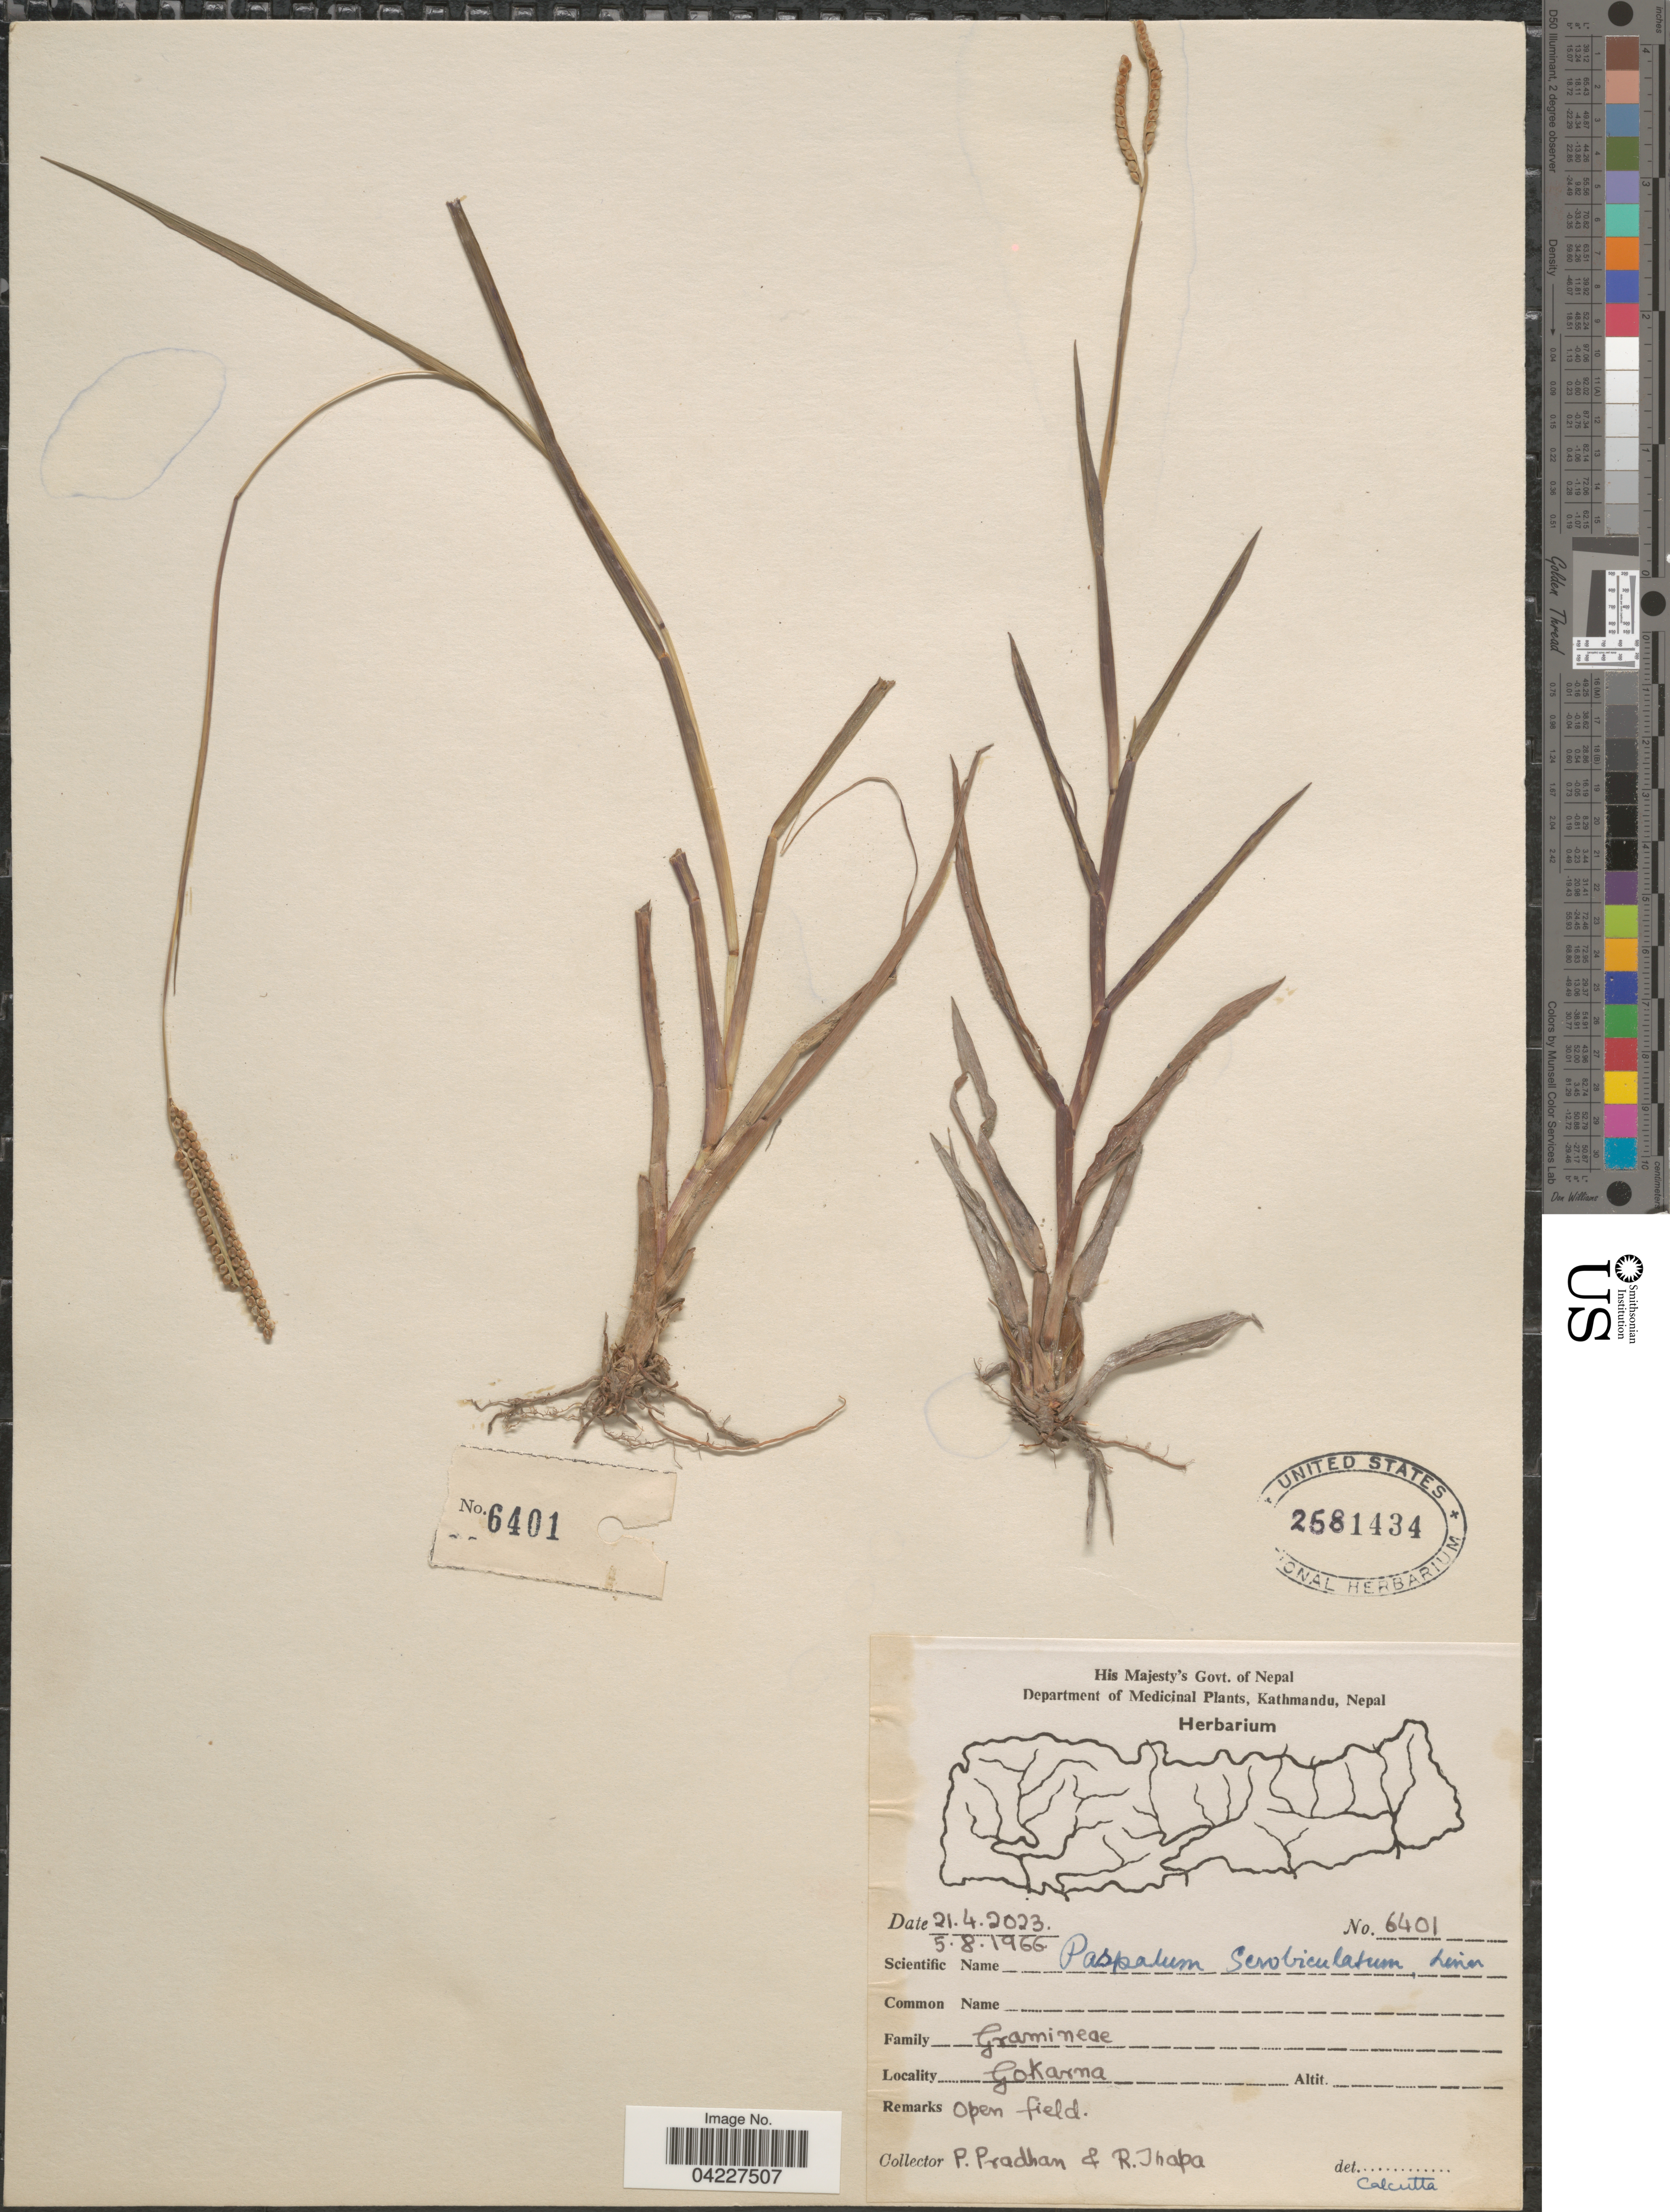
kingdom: Plantae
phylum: Tracheophyta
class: Liliopsida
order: Poales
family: Poaceae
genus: Paspalum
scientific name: Paspalum scrobiculatum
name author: L.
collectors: P. Pradhan & R. Thapa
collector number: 6401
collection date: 1966-08-05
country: Nepal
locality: Gokarna.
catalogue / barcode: US 2581434